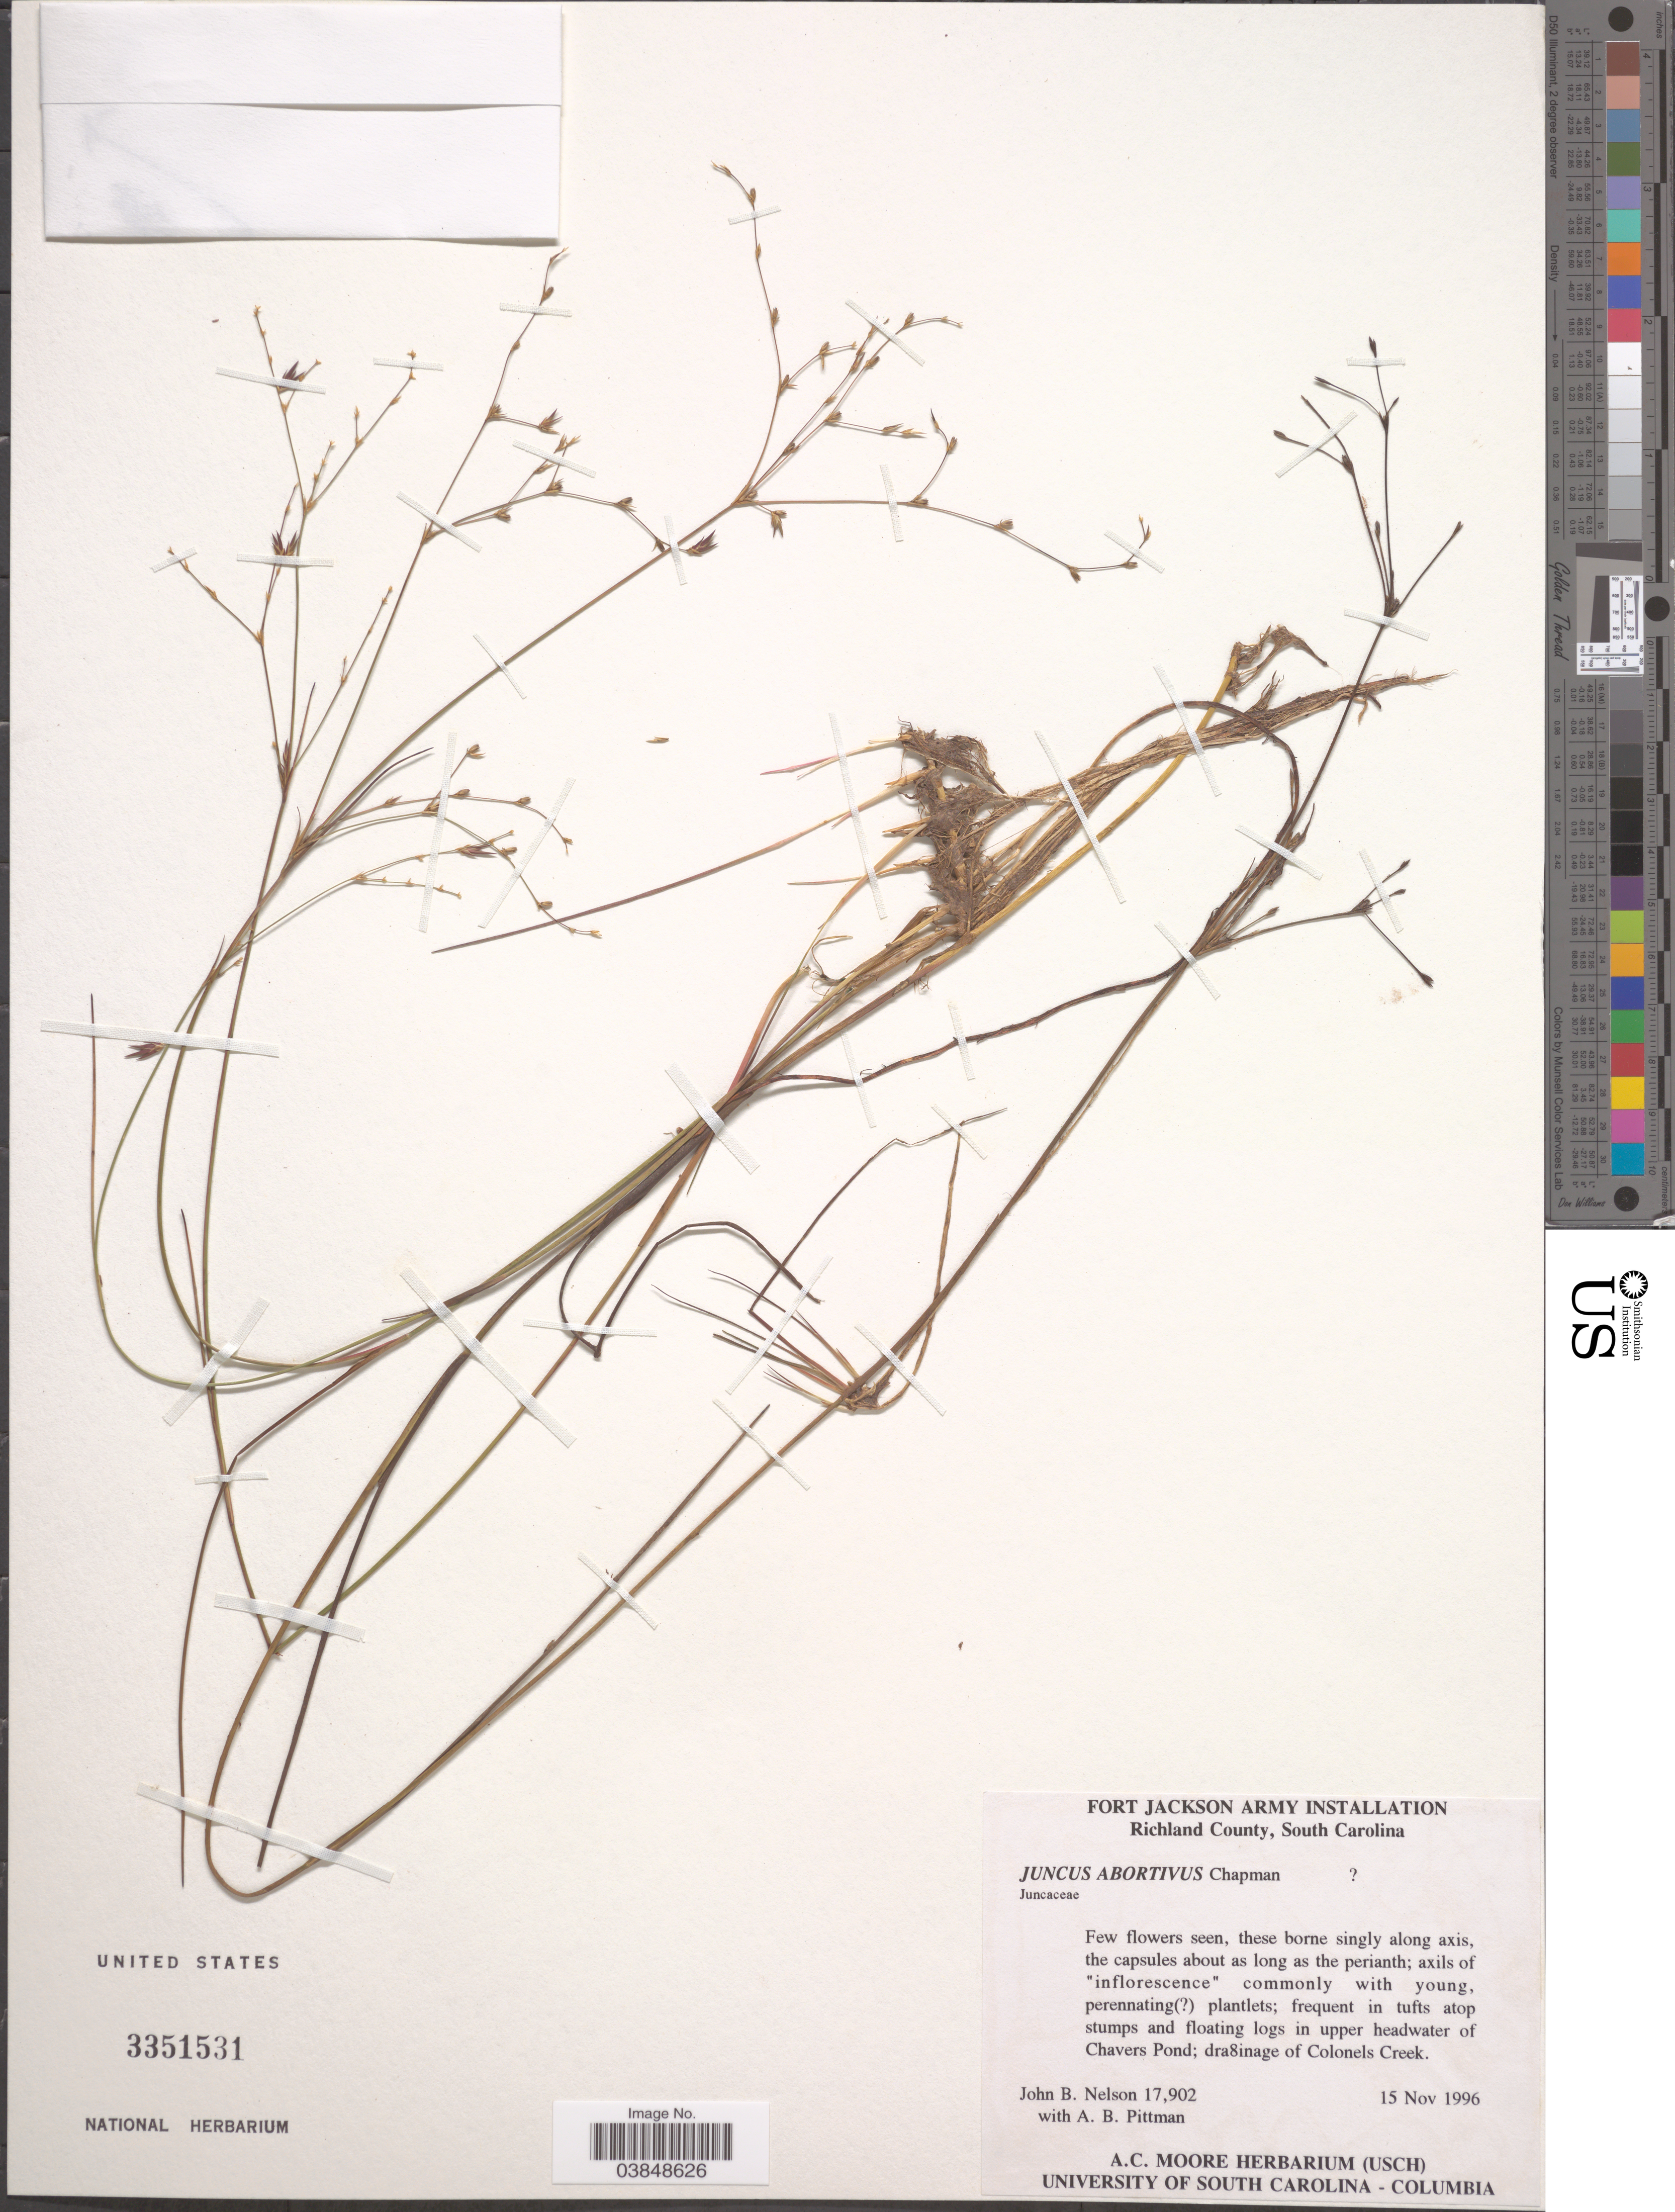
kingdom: Plantae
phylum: Tracheophyta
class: Liliopsida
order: Poales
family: Juncaceae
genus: Juncus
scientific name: Juncus abortivus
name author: Chapm.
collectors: J. B. Nelson & A. B. Pittman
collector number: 17902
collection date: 1996-11-15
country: United States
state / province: South Carolina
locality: Richland County. In upper headwaters of Chavers Pond; dra8inage of Colonels Creek.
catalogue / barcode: US 3351531